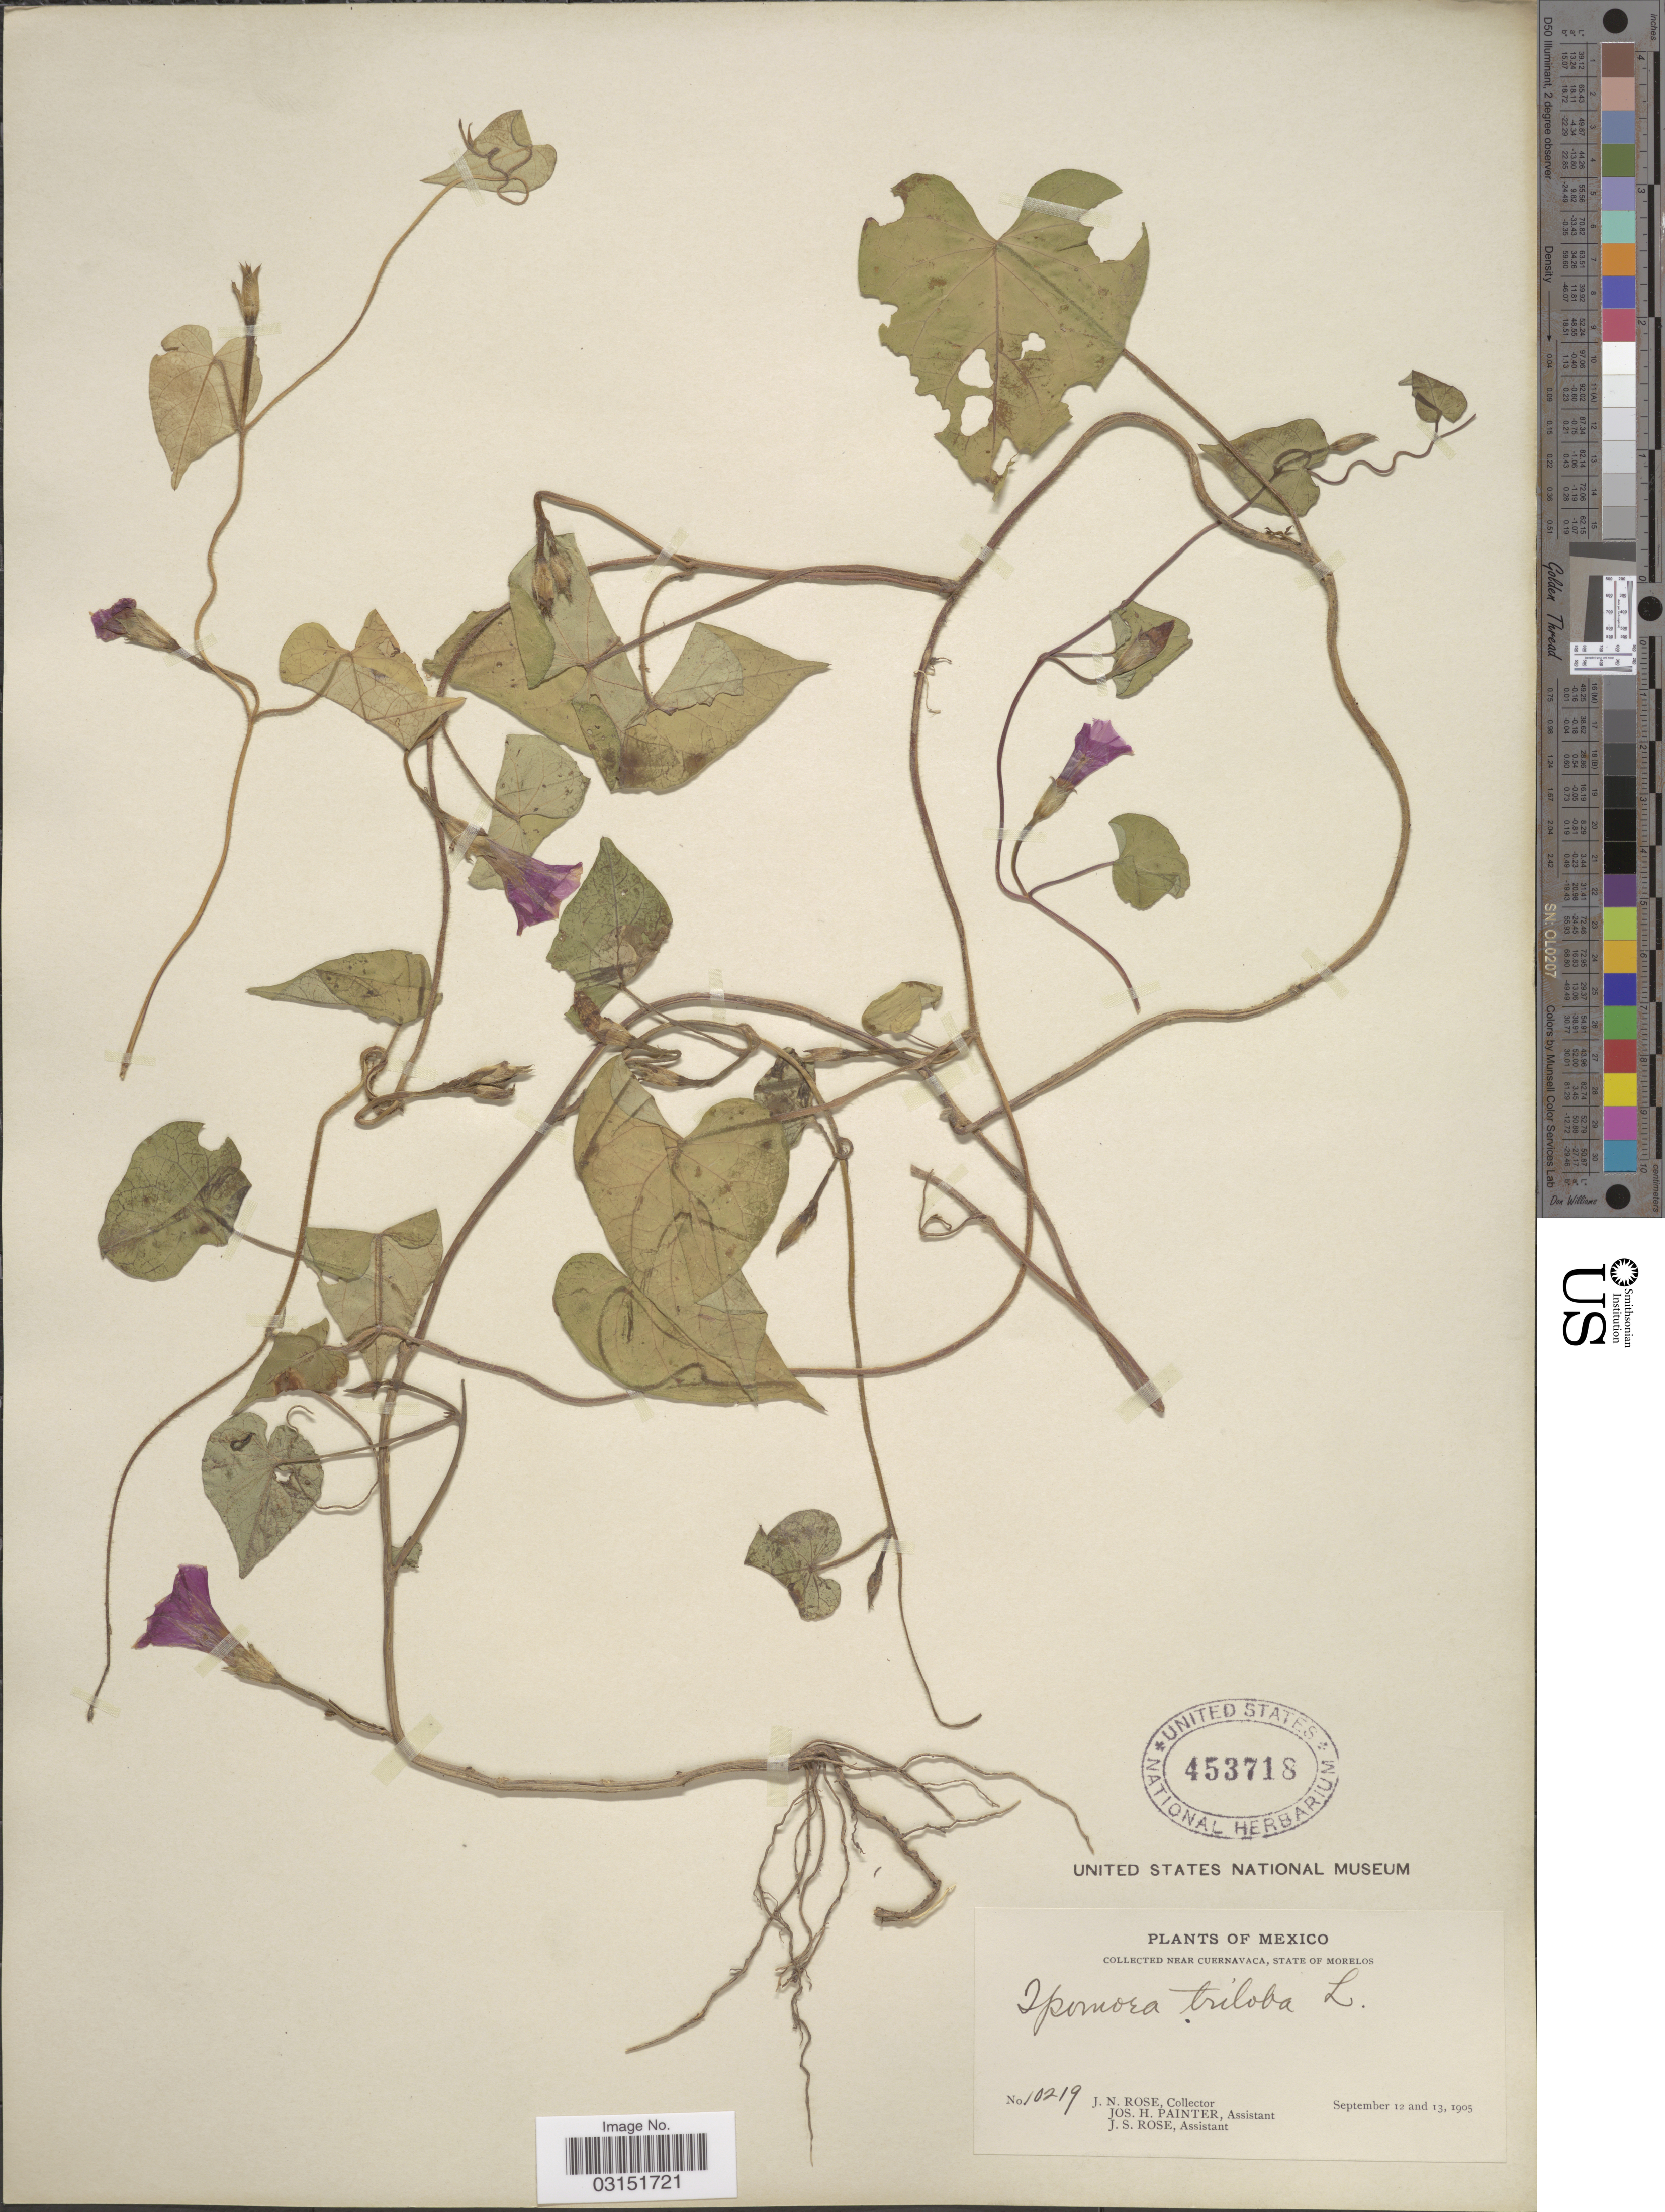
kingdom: Plantae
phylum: Tracheophyta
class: Magnoliopsida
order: Solanales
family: Convolvulaceae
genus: Ipomoea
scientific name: Ipomoea triloba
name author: L.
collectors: J. N. Rose, J. H. Painter & J. S. Rose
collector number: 10219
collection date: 1905-09-12/1905-09-13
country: Mexico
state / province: Morelos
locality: Near Cuernavaca.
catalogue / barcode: US 453718